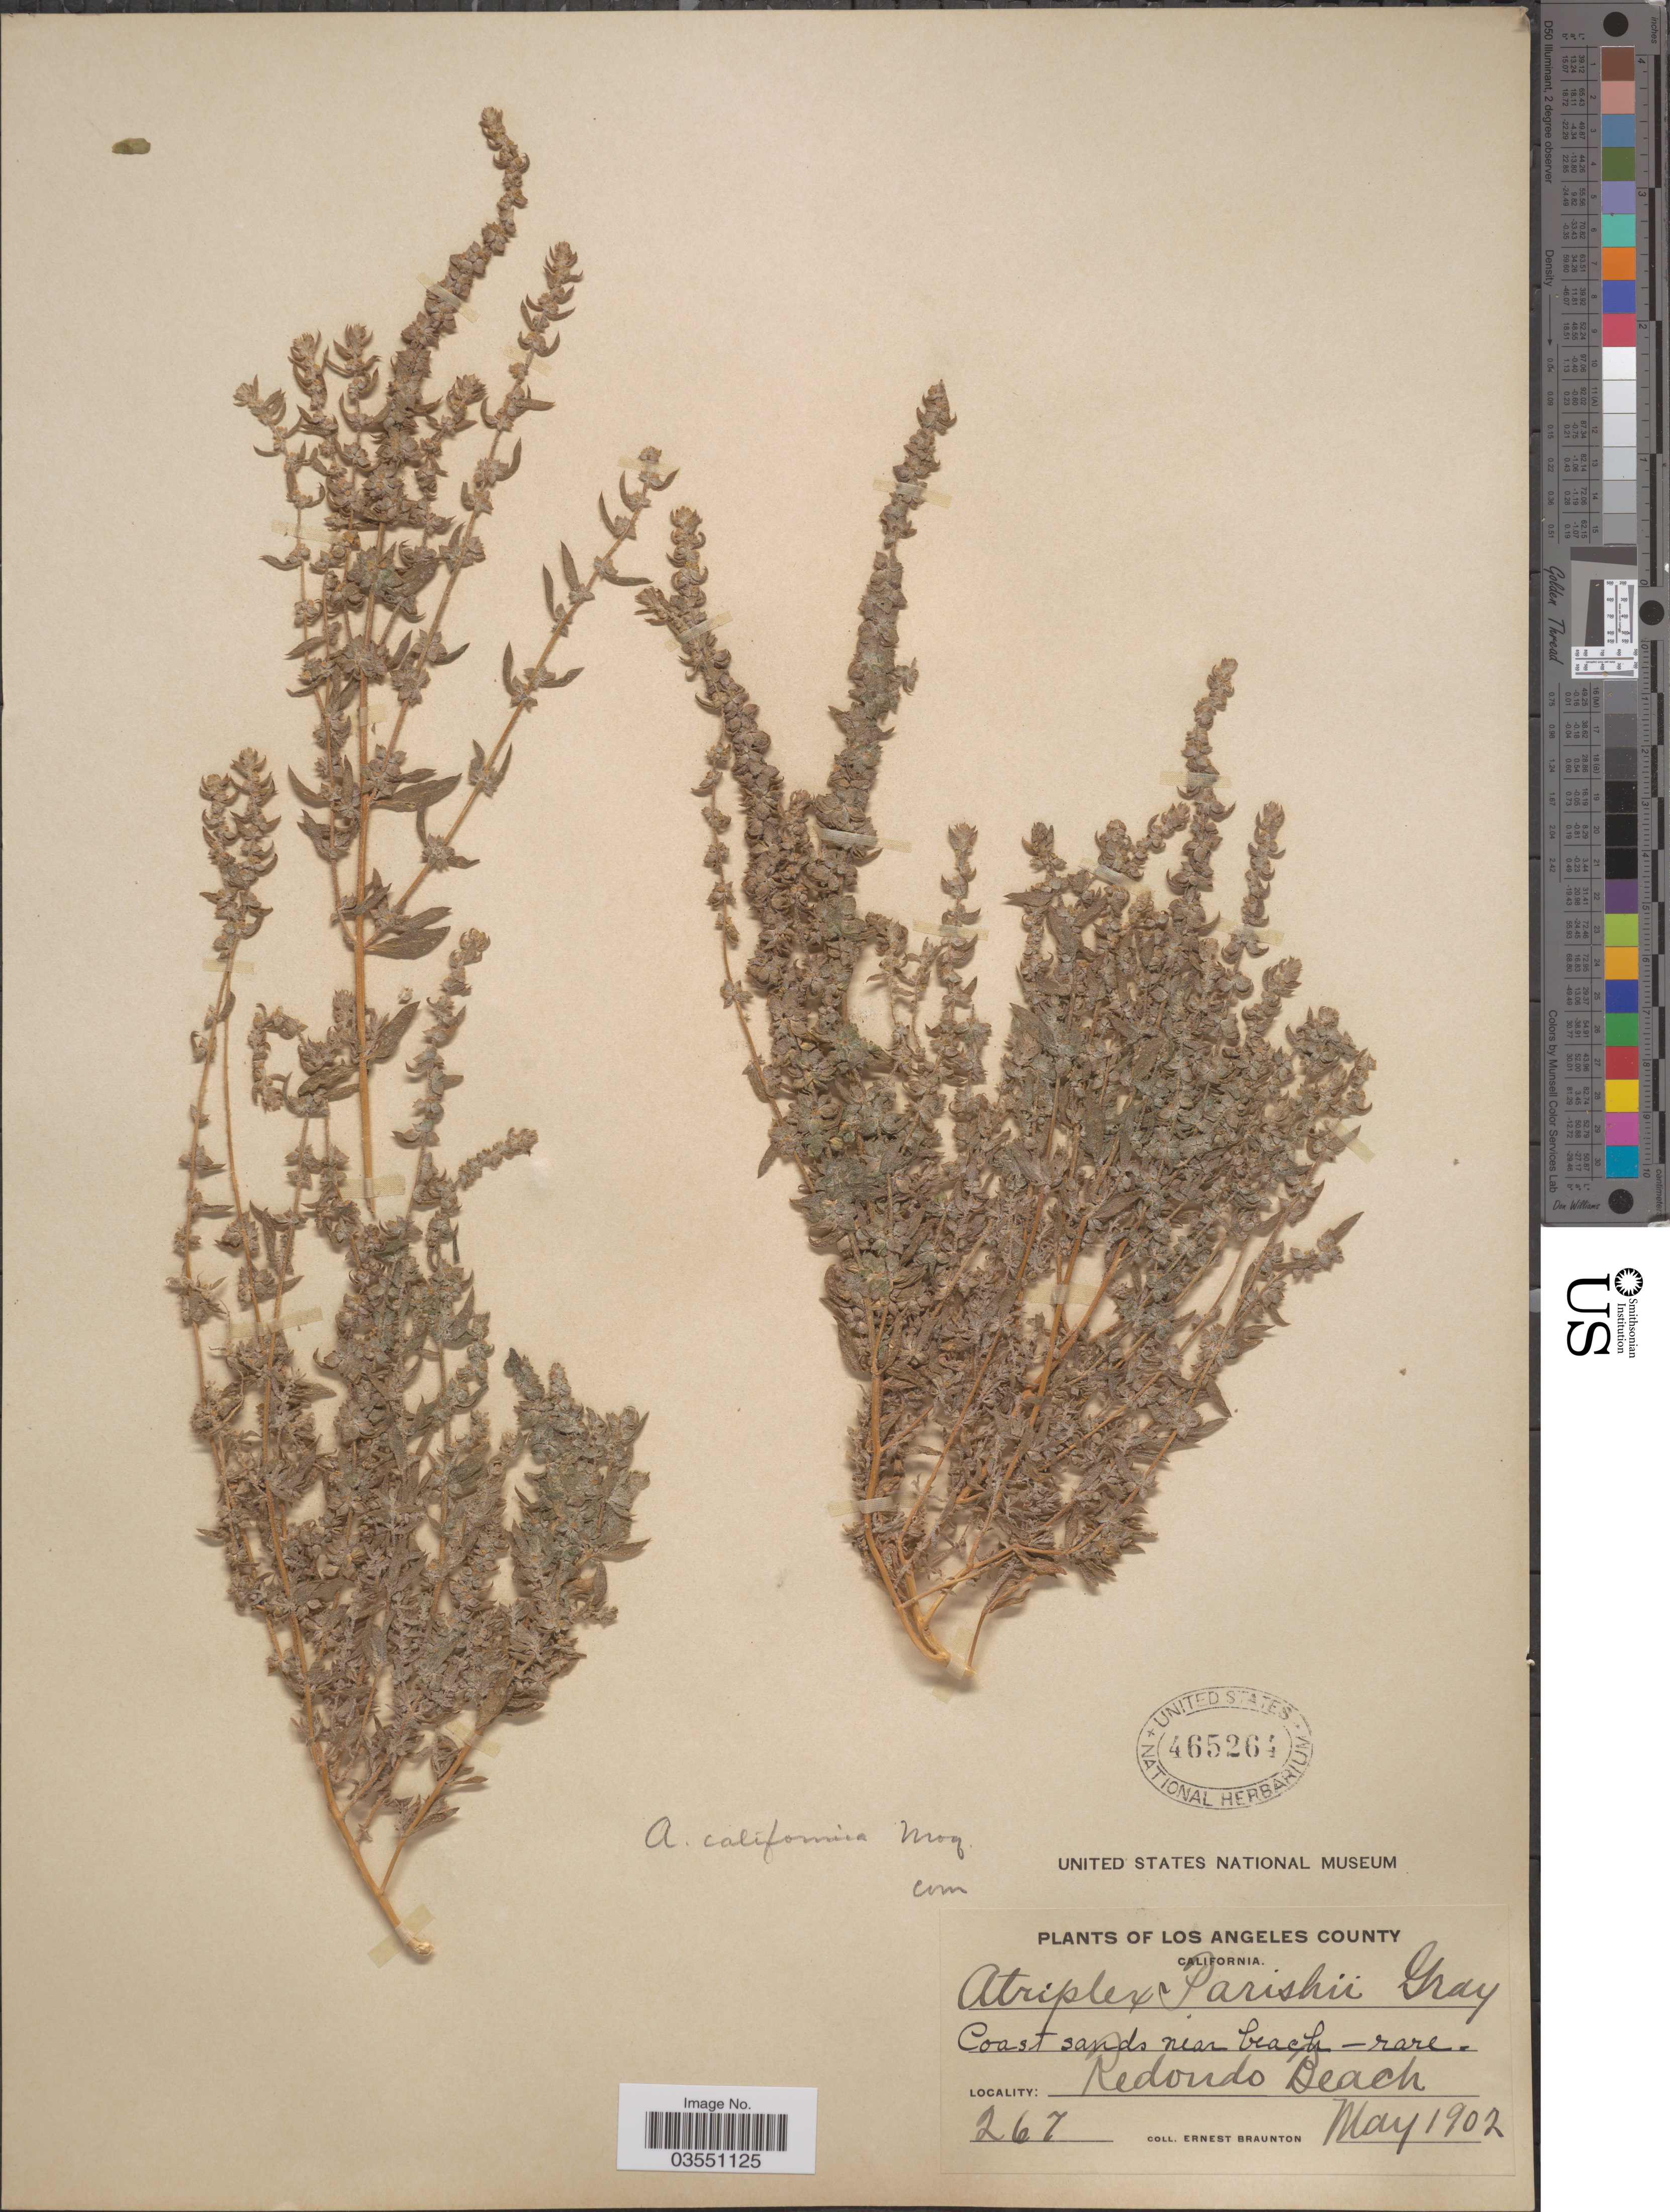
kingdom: Plantae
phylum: Tracheophyta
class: Magnoliopsida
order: Caryophyllales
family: Amaranthaceae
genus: Extriplex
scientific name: Extriplex californica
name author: (Moq.) E.H. Zacharias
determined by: Strong, Mark T., (BOT), Smithsonian Institution - National Museum of Natural History (UNITED STATES)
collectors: E. Braunton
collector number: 267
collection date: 1902-05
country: United States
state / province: California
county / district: Los Angeles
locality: Los Angeles County. Redondo Beach.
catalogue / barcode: US 465264